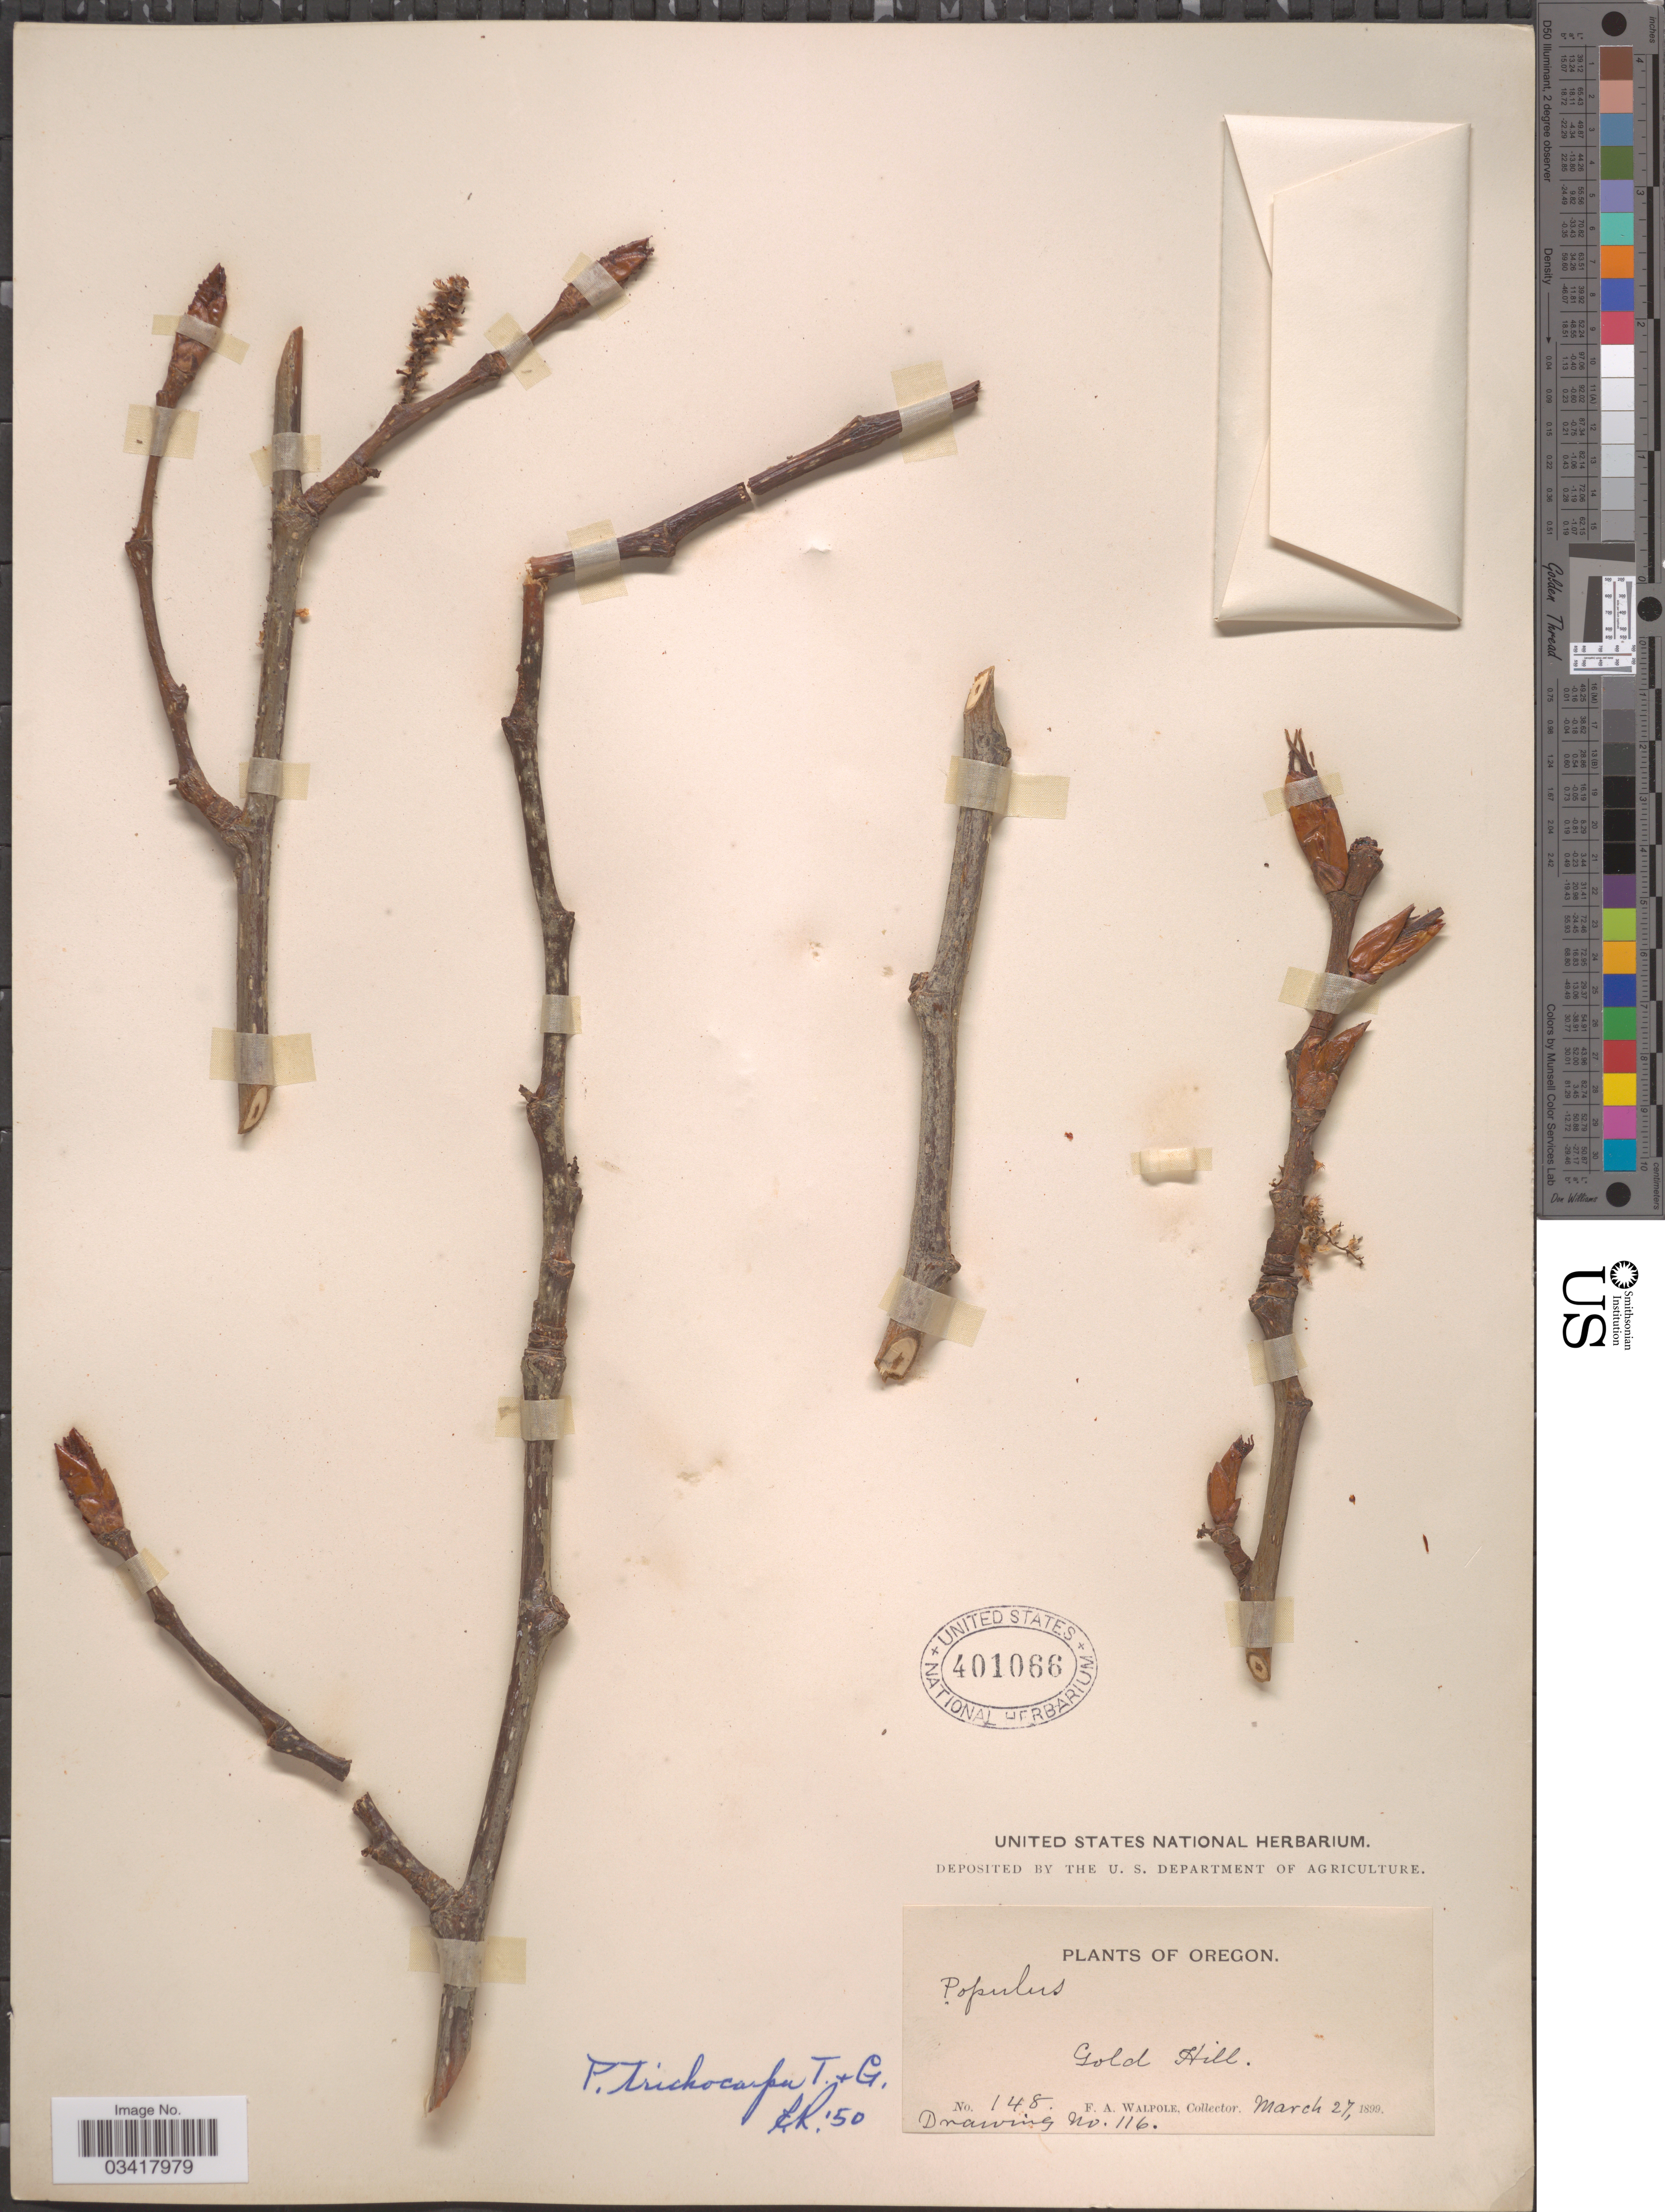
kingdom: Plantae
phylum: Tracheophyta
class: Magnoliopsida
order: Malpighiales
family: Salicaceae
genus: Populus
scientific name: Populus trichocarpa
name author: Torr. & A. Gray ex W. Hook.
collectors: F. Walpole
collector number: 148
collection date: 1899-03-27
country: United States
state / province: Oregon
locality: Gold Hill.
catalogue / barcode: US 401066